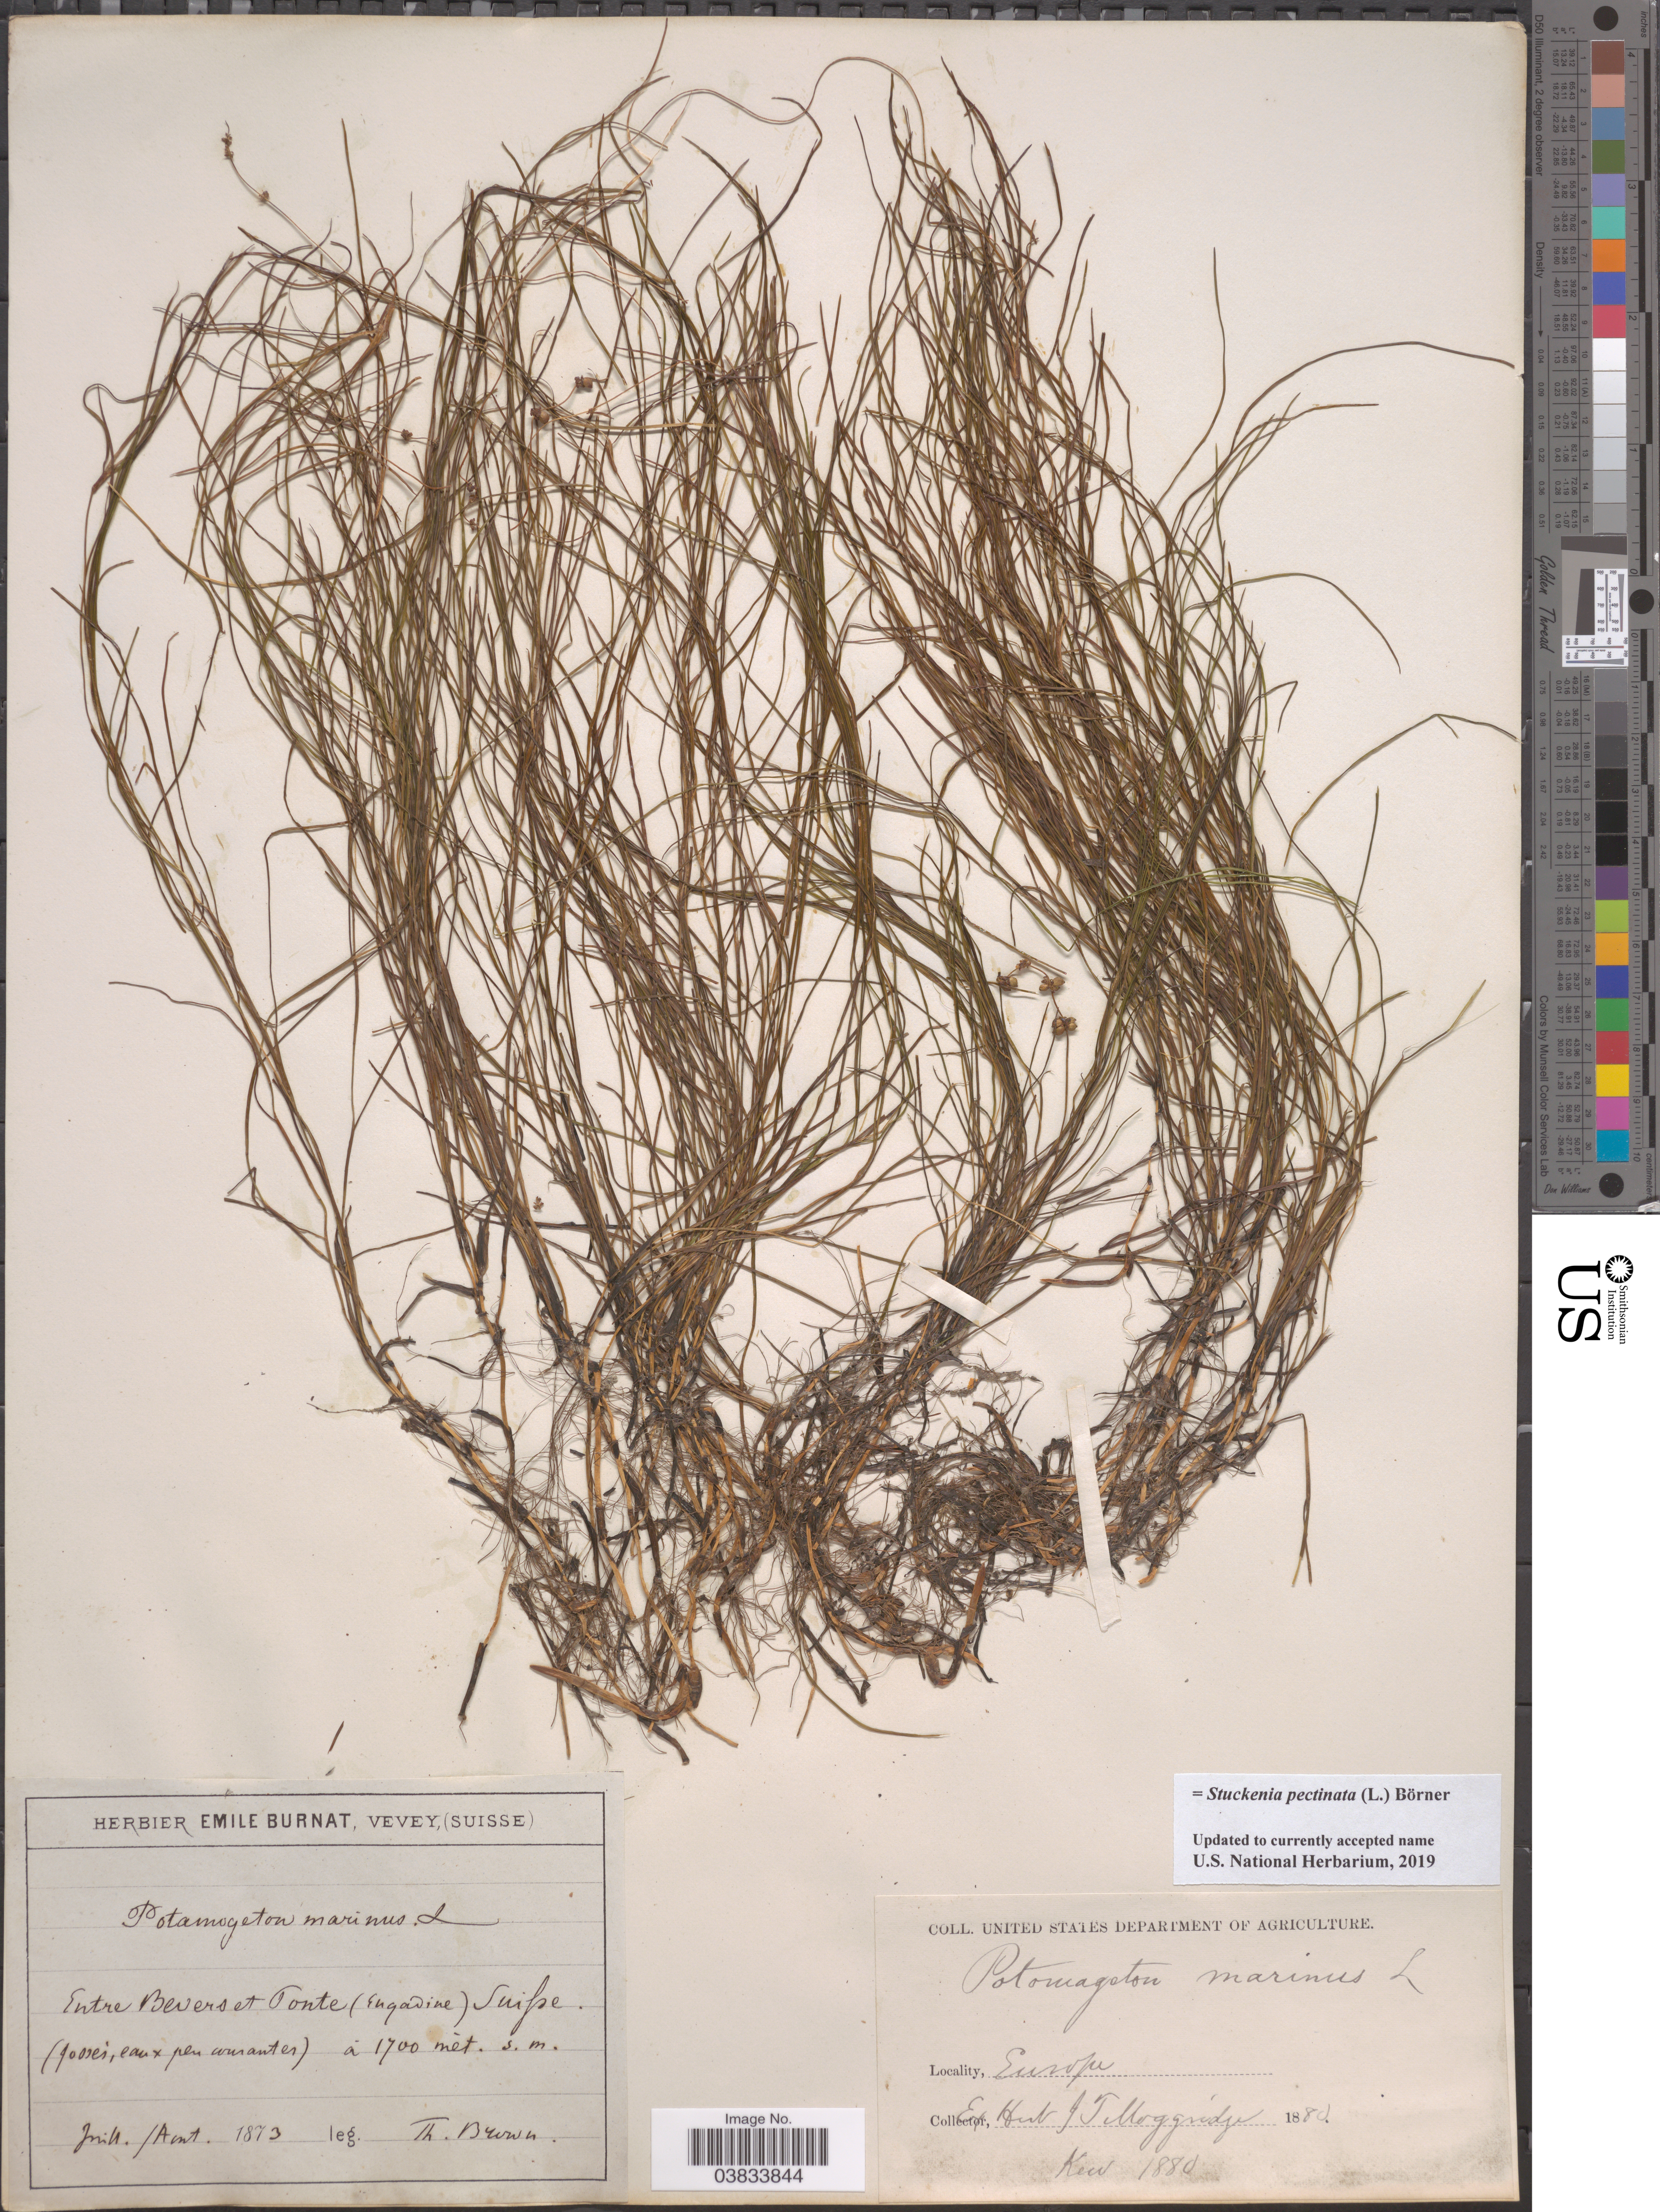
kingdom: Plantae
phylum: Tracheophyta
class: Liliopsida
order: Alismatales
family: Potamogetonaceae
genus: Stuckenia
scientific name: Stuckenia pectinata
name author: (L.) Börner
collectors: T. Brown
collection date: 1873-07/1873-08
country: Switzerland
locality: Entre Bevers et Tonte (engadine) Suisse.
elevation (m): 1700